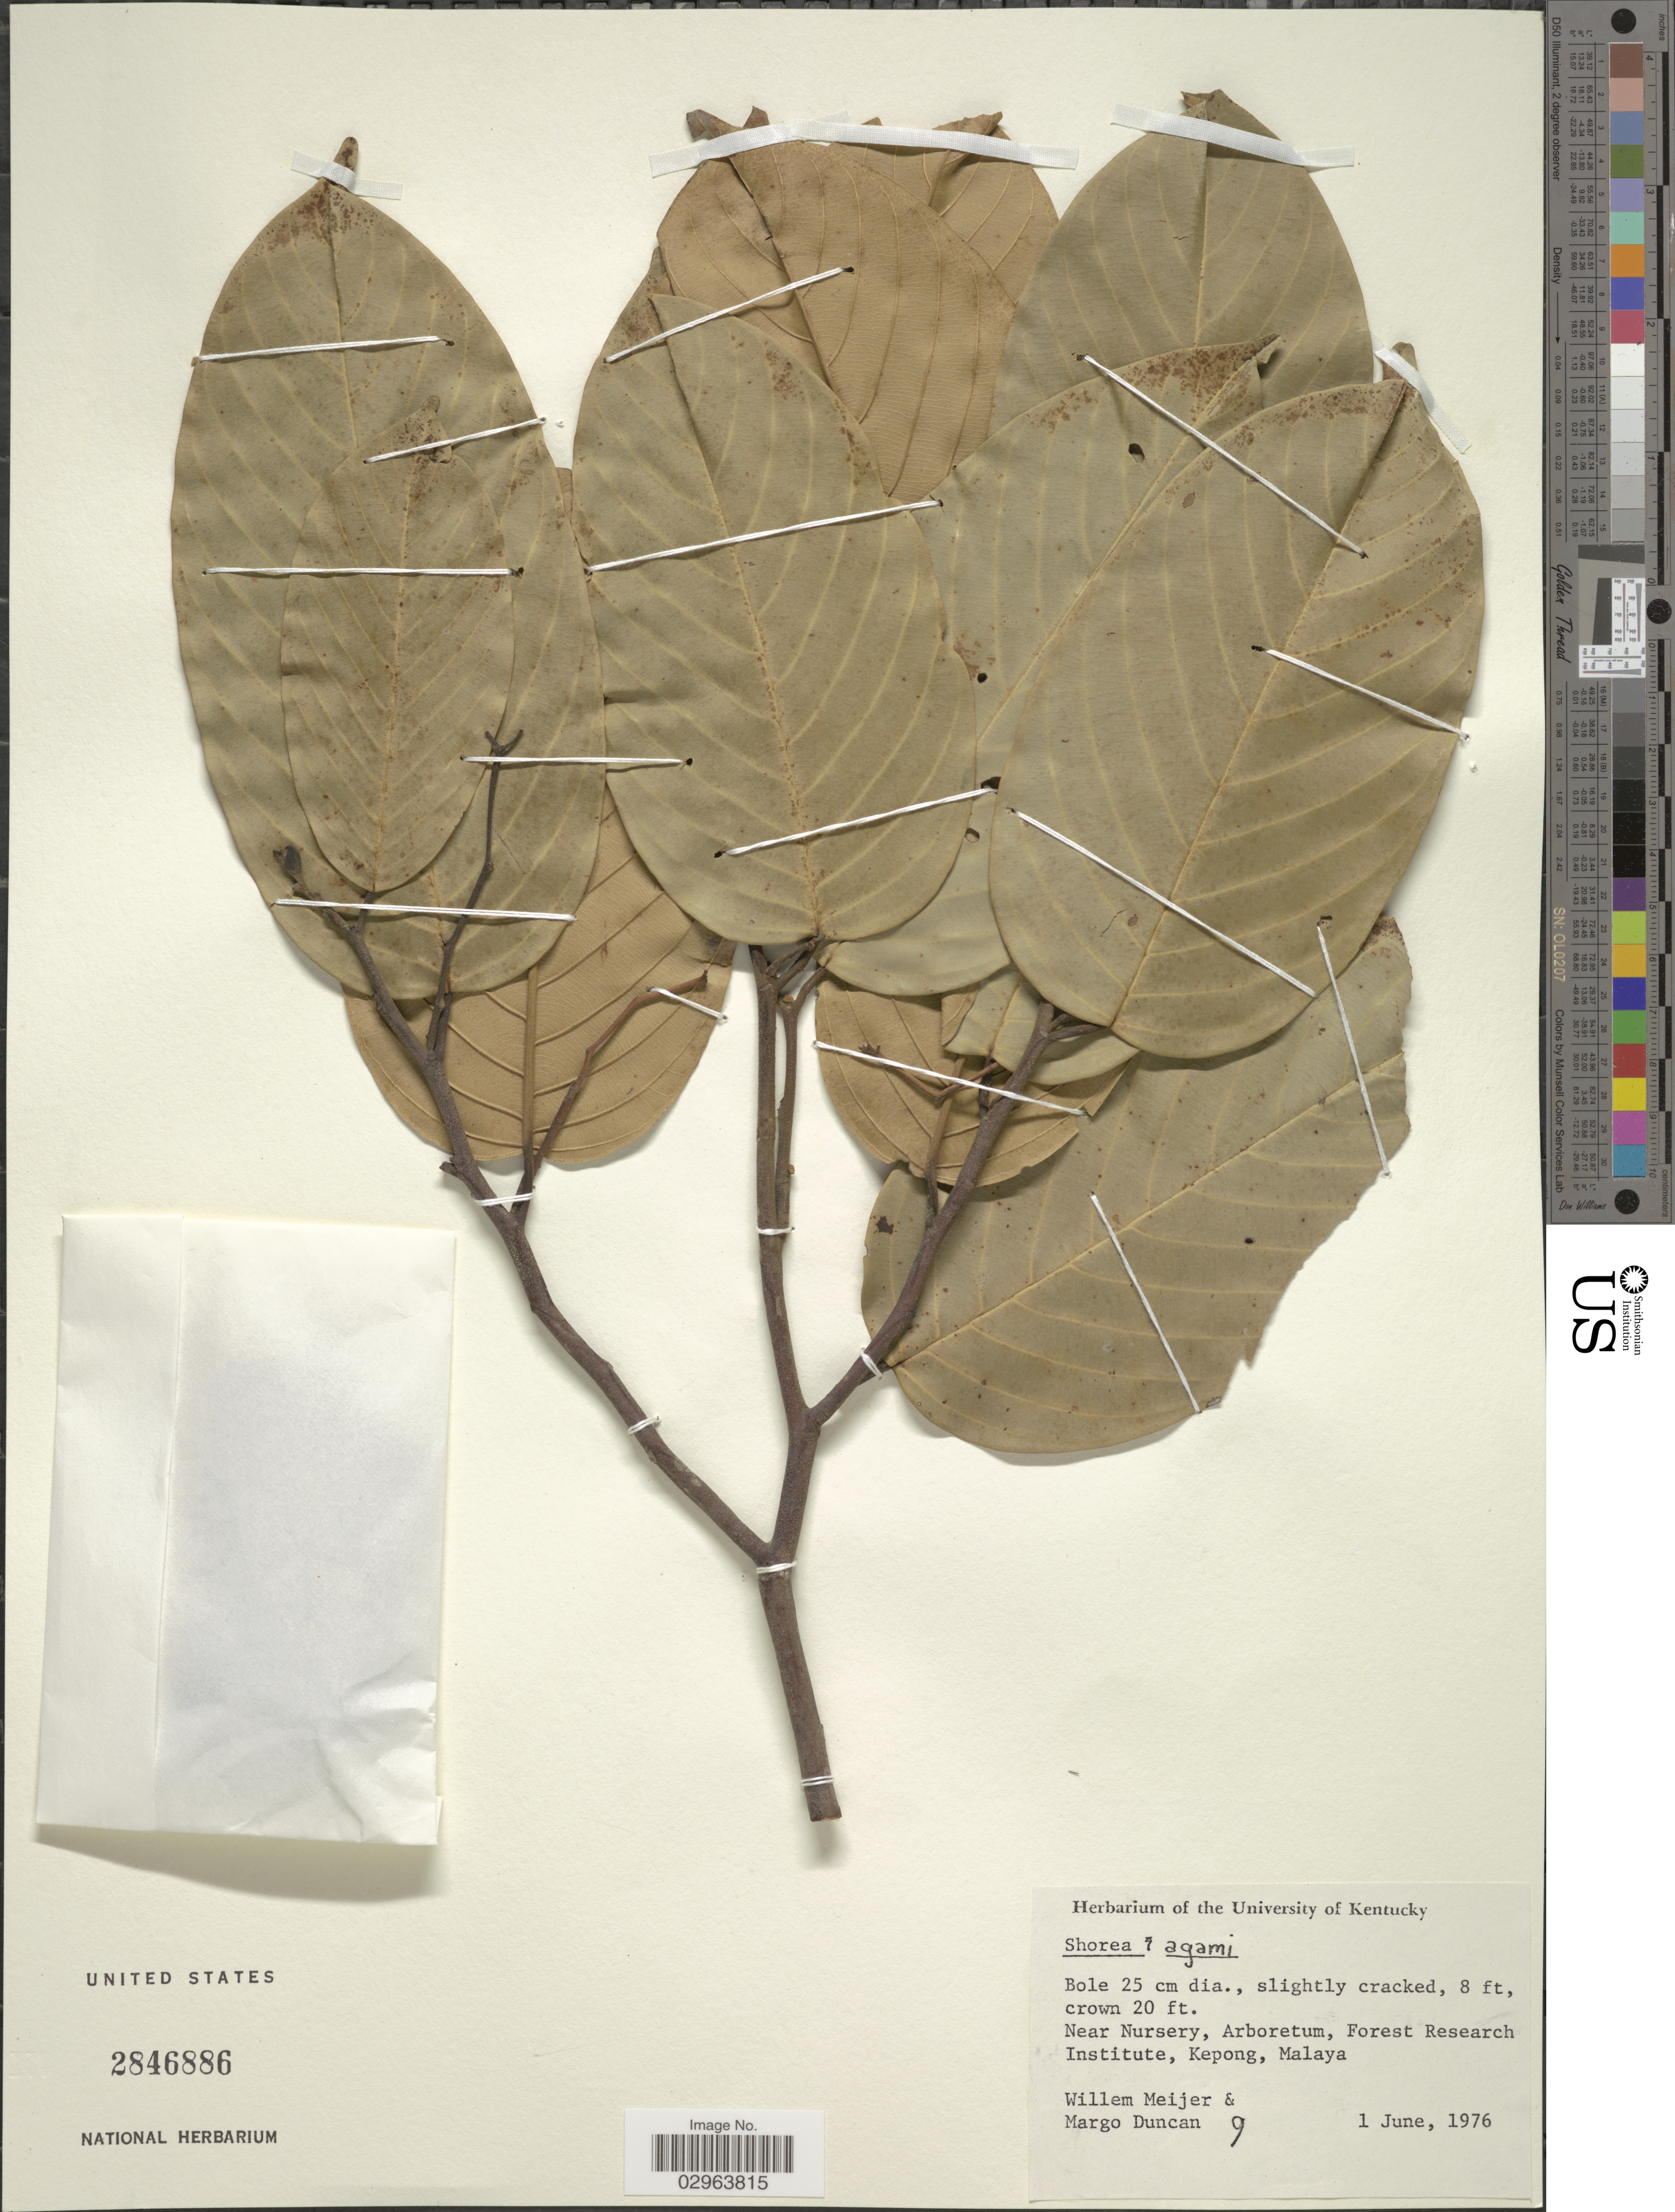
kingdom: Plantae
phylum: Tracheophyta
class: Magnoliopsida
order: Malvales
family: Dipterocarpaceae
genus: Anthoshorea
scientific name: Anthoshorea agami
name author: (P.S. Ashton) P.S. Ashton & J. Heck.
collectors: W. Meijer & M. Duncan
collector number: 9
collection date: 1976-06-01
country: Malaysia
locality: Near Nursery, Arboretum, Forest Research Institute, Kepong, Malaya.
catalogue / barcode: US 2846886